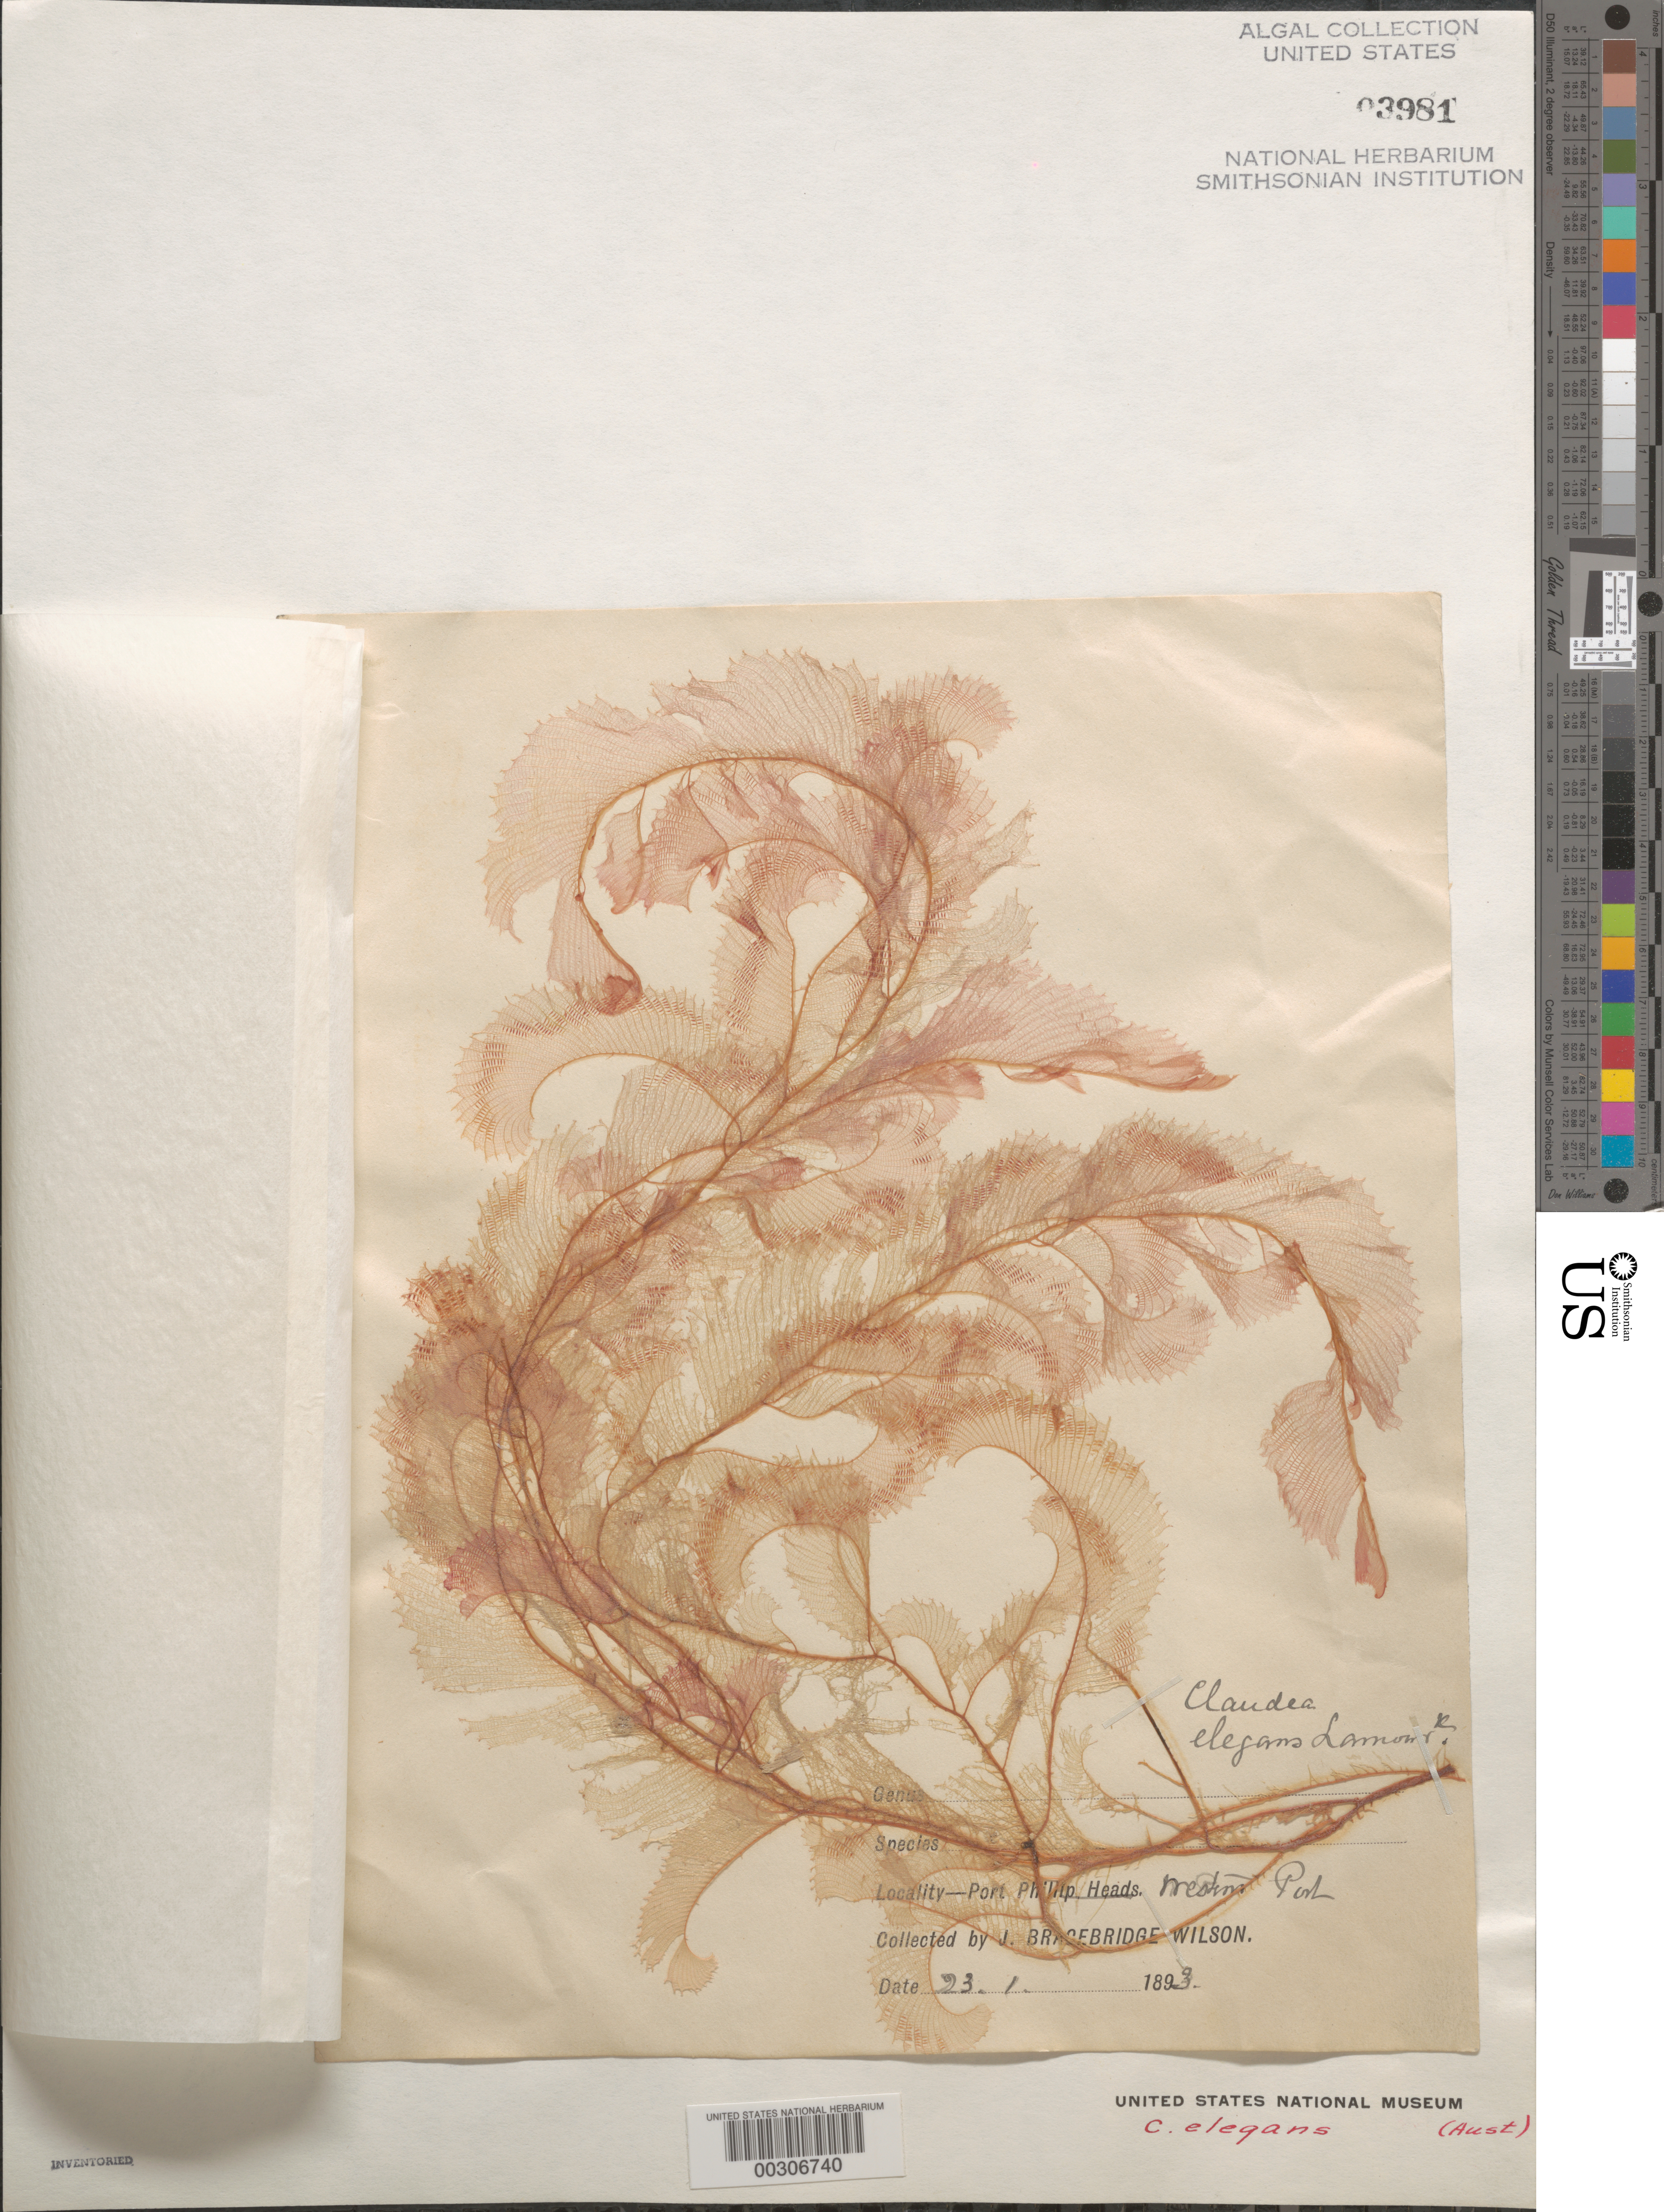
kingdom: Plantae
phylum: Rhodophyta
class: Florideophyceae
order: Ceramiales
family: Delesseriaceae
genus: Claudea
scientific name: Claudea elegans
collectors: J. B. Wilson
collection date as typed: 23 Jan 1893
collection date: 1893-01-23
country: Australia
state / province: Victoria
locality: Western Port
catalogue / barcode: US 3981